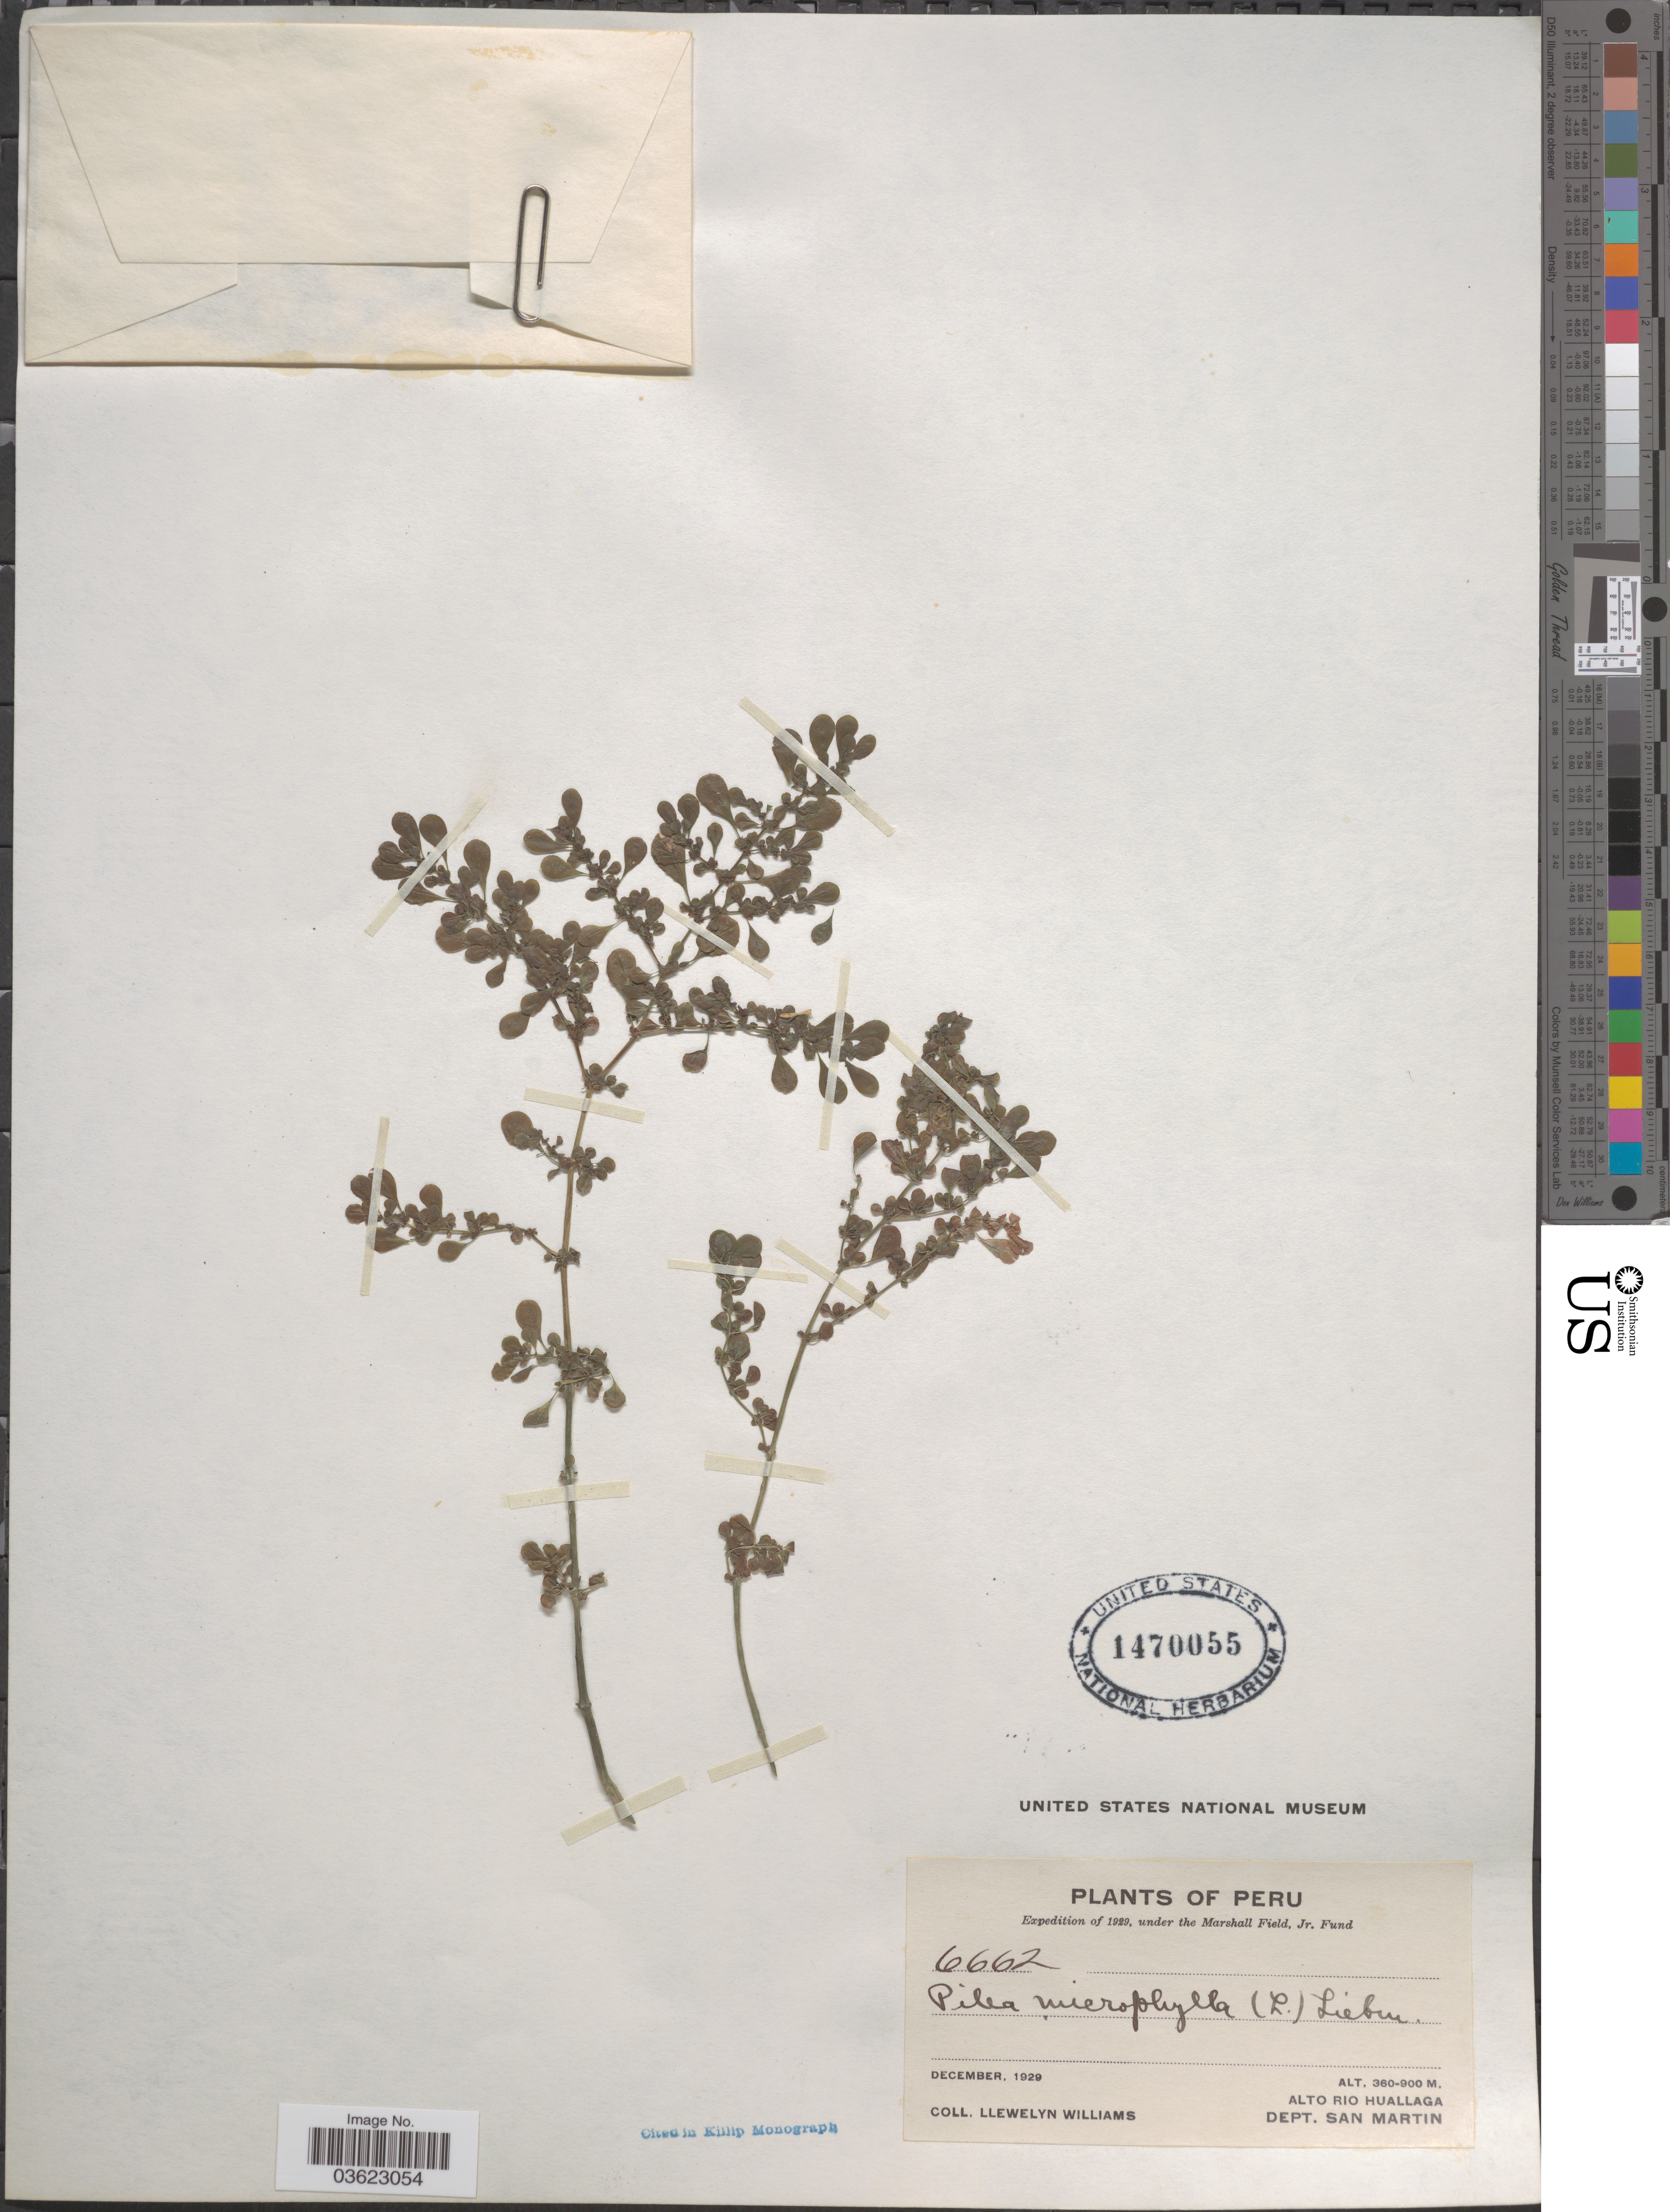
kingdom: Plantae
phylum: Tracheophyta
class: Magnoliopsida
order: Rosales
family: Urticaceae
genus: Pilea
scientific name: Pilea microphylla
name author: (L.) Liebm.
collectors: Ll. Williams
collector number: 6662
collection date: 1929-12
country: Peru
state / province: San Martín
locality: Alto Rio Huallaga. Dept. San Martin.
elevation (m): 360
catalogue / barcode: US 1470055